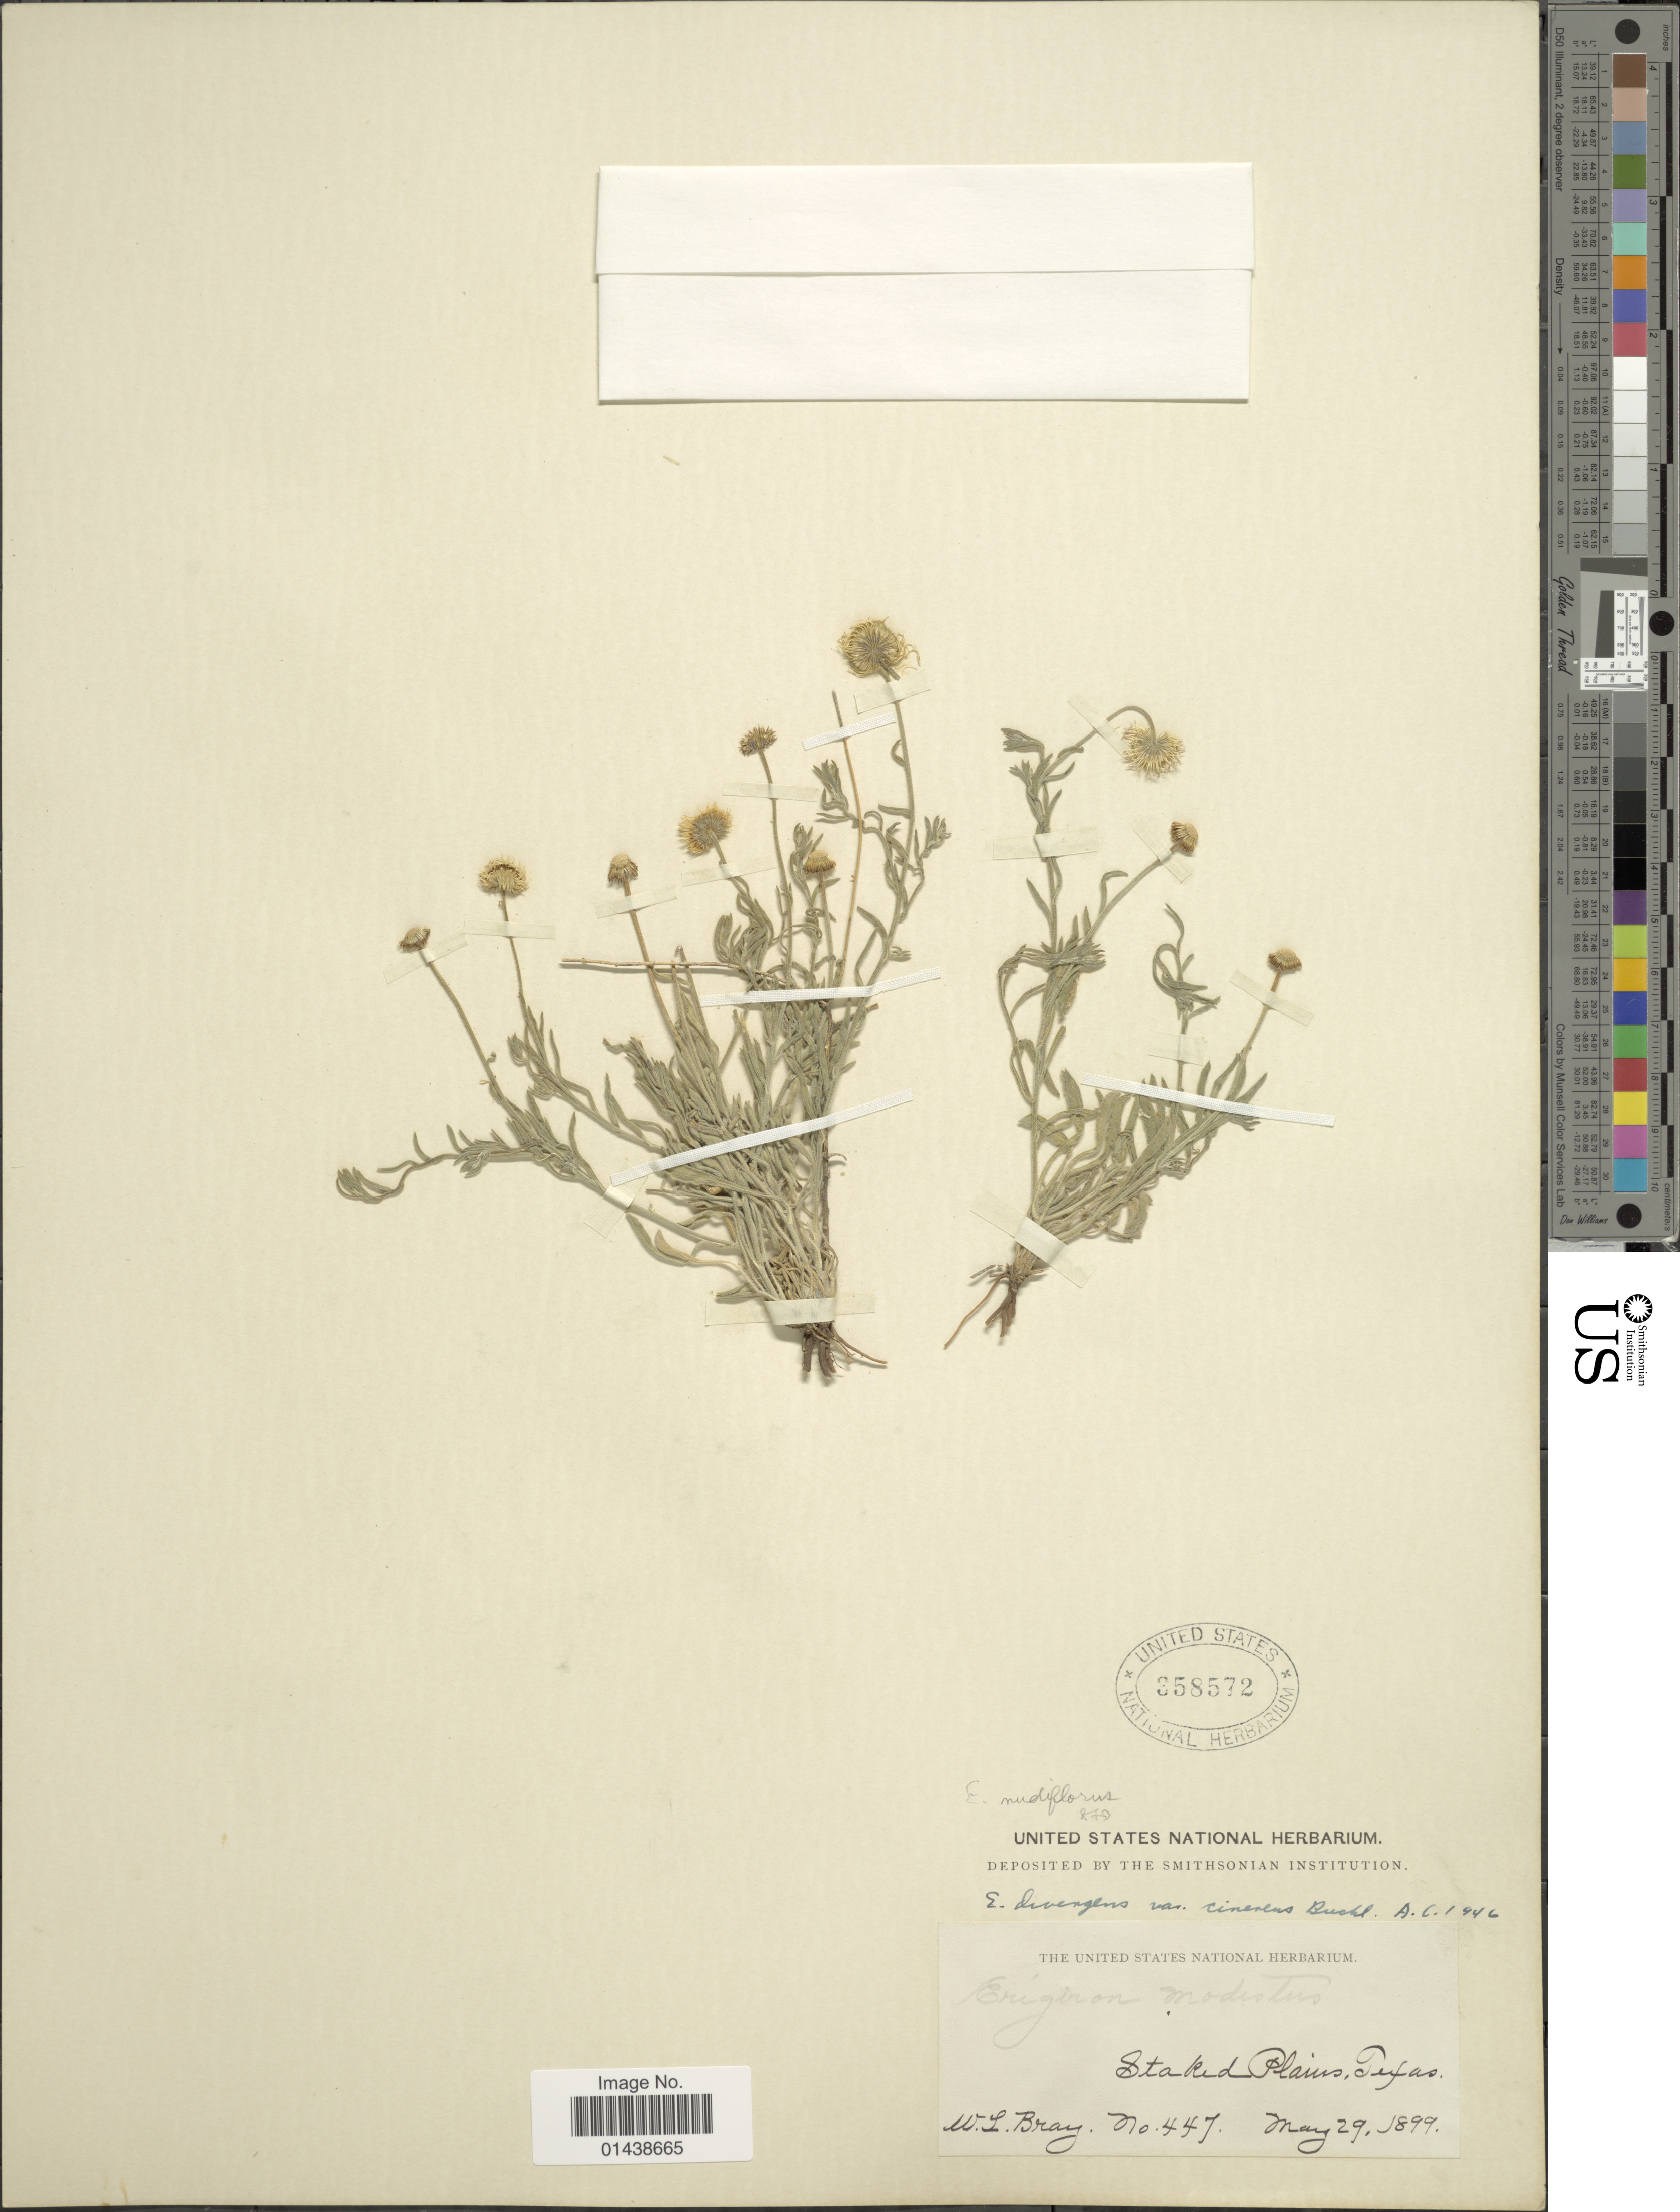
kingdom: Plantae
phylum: Tracheophyta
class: Magnoliopsida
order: Asterales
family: Asteraceae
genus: Erigeron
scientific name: Erigeron nudiflorus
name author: Buckley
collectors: W. L. Bray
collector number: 447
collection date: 1899-05-29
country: United States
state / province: Texas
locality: Staked Plains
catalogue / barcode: US 358572